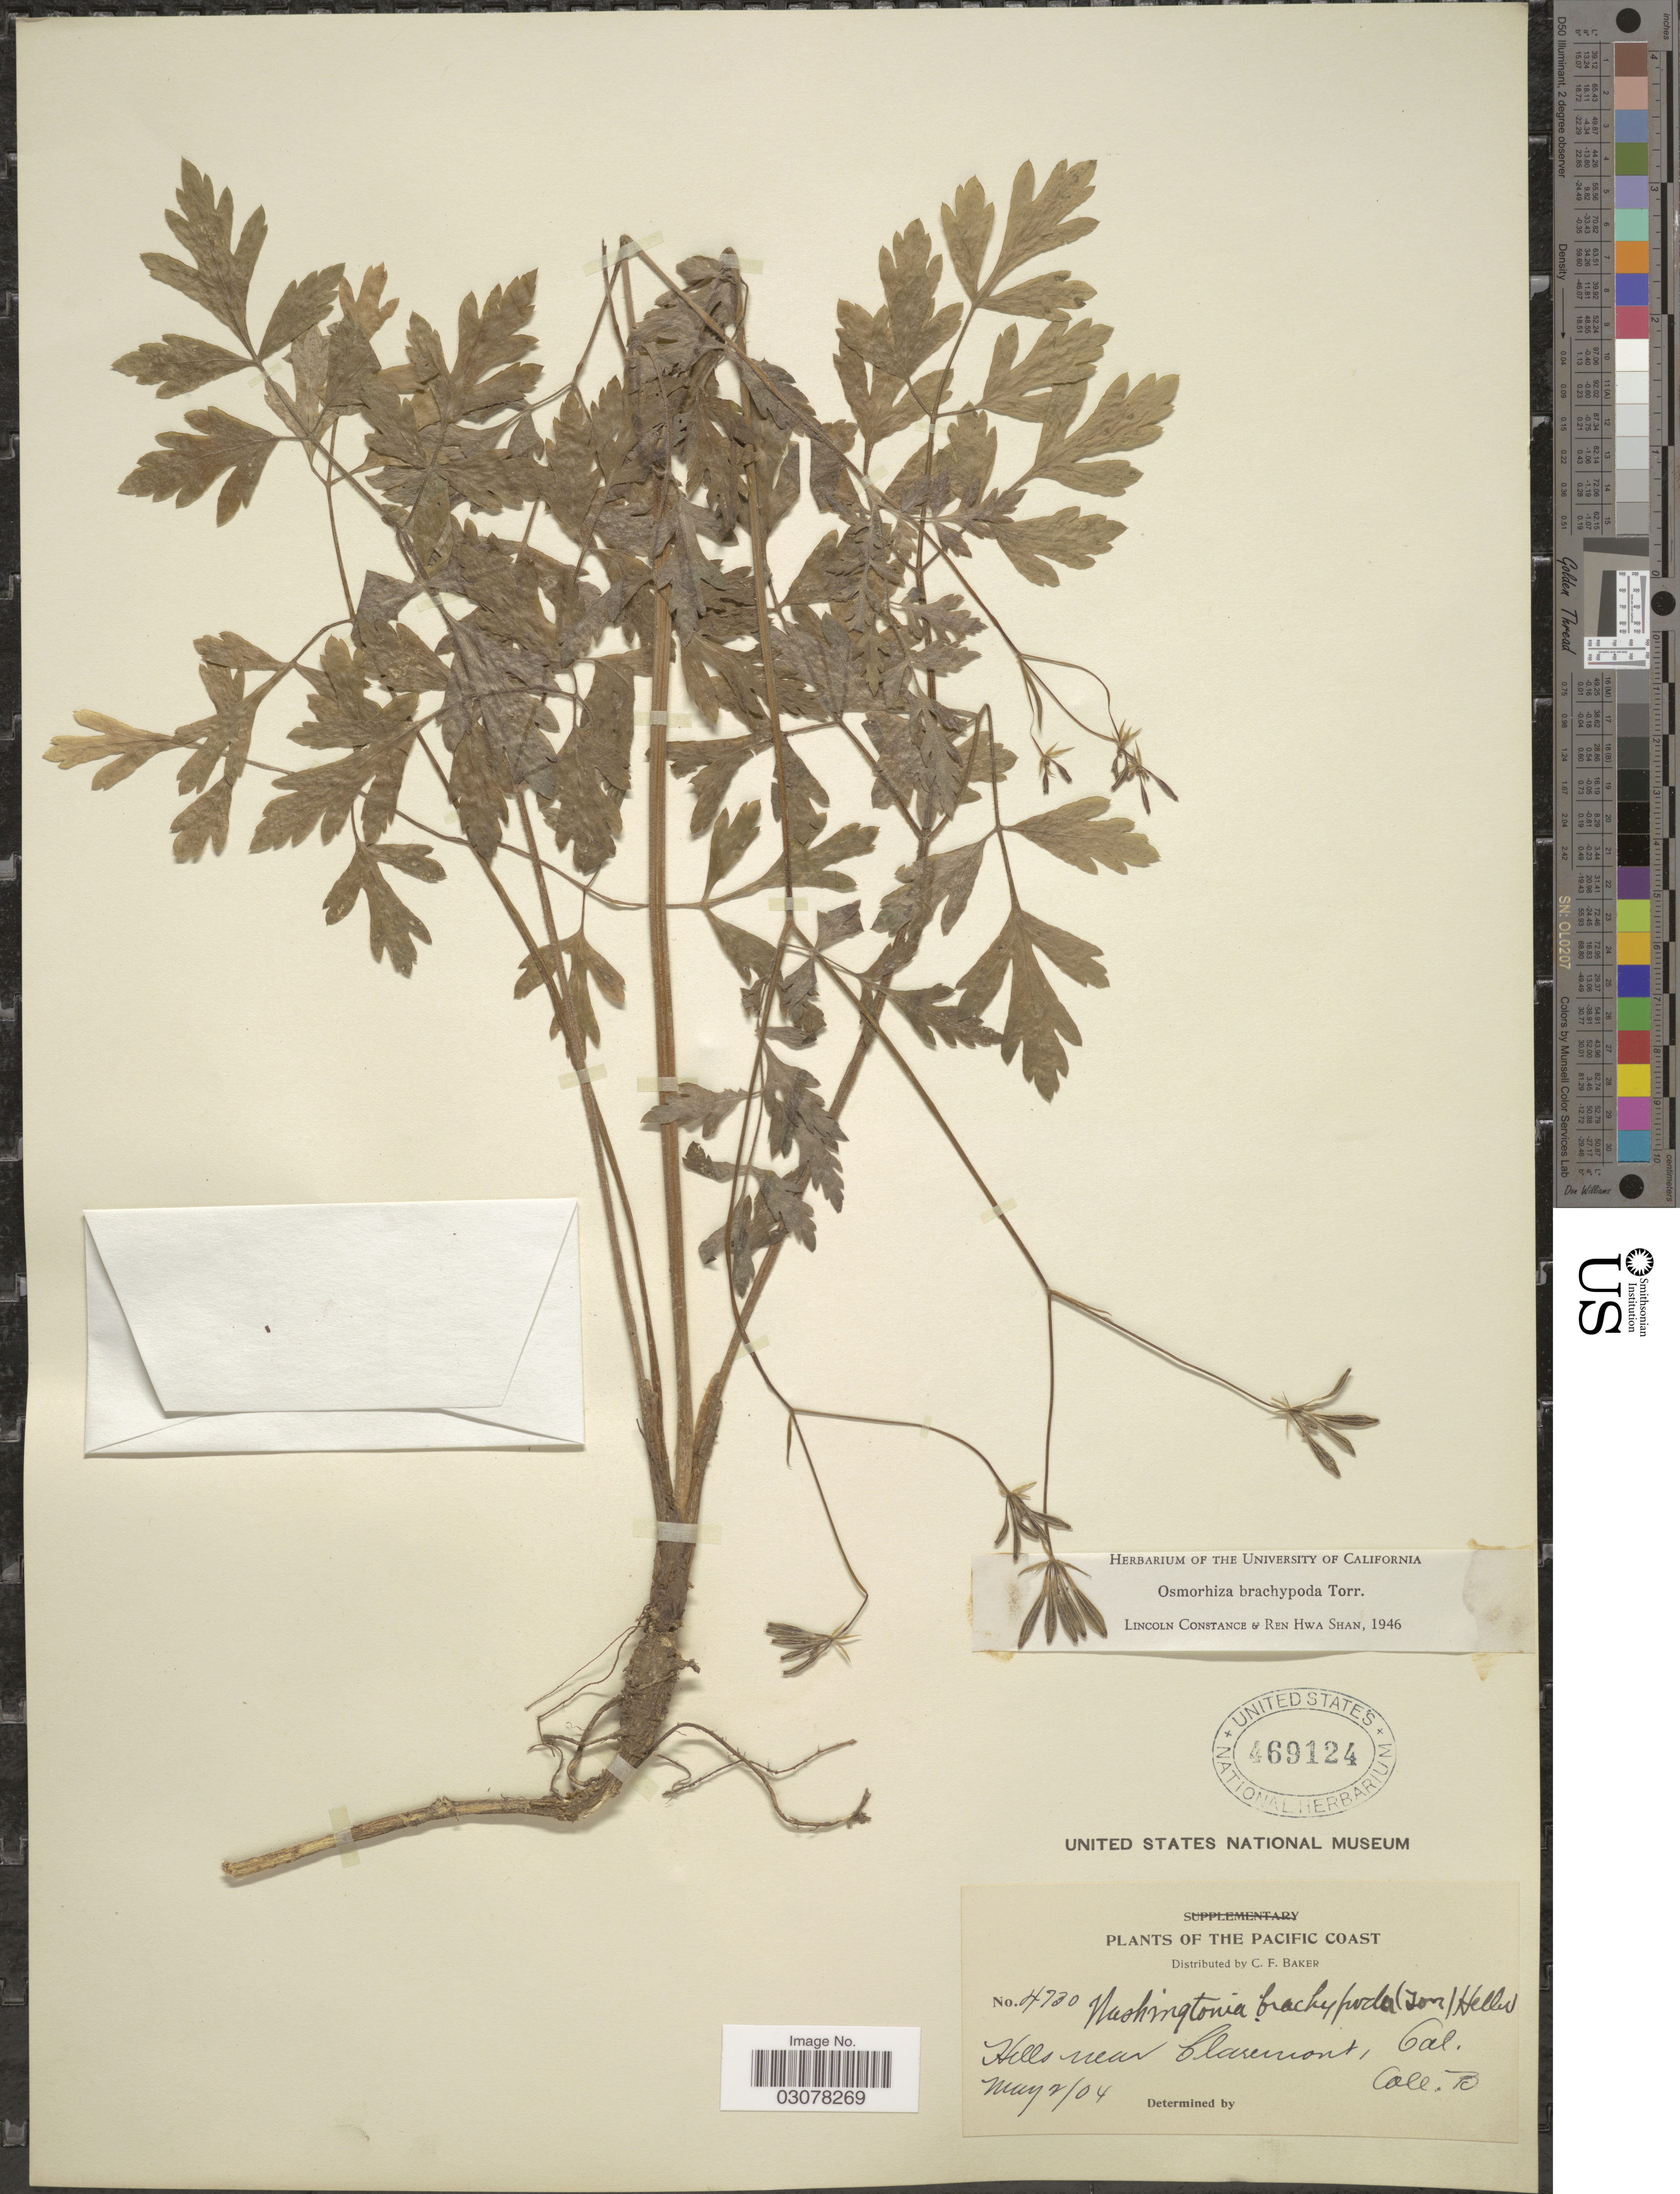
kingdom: Plantae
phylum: Tracheophyta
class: Magnoliopsida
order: Apiales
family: Apiaceae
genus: Osmorhiza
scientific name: Osmorhiza brachypoda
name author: Torr. ex Durand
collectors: C. F. Baker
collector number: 4730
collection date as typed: Transcribed d/m/y: 2/5/4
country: United States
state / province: California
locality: Pacific Coast. Hills near Claremont, Cal.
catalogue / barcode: US 469124